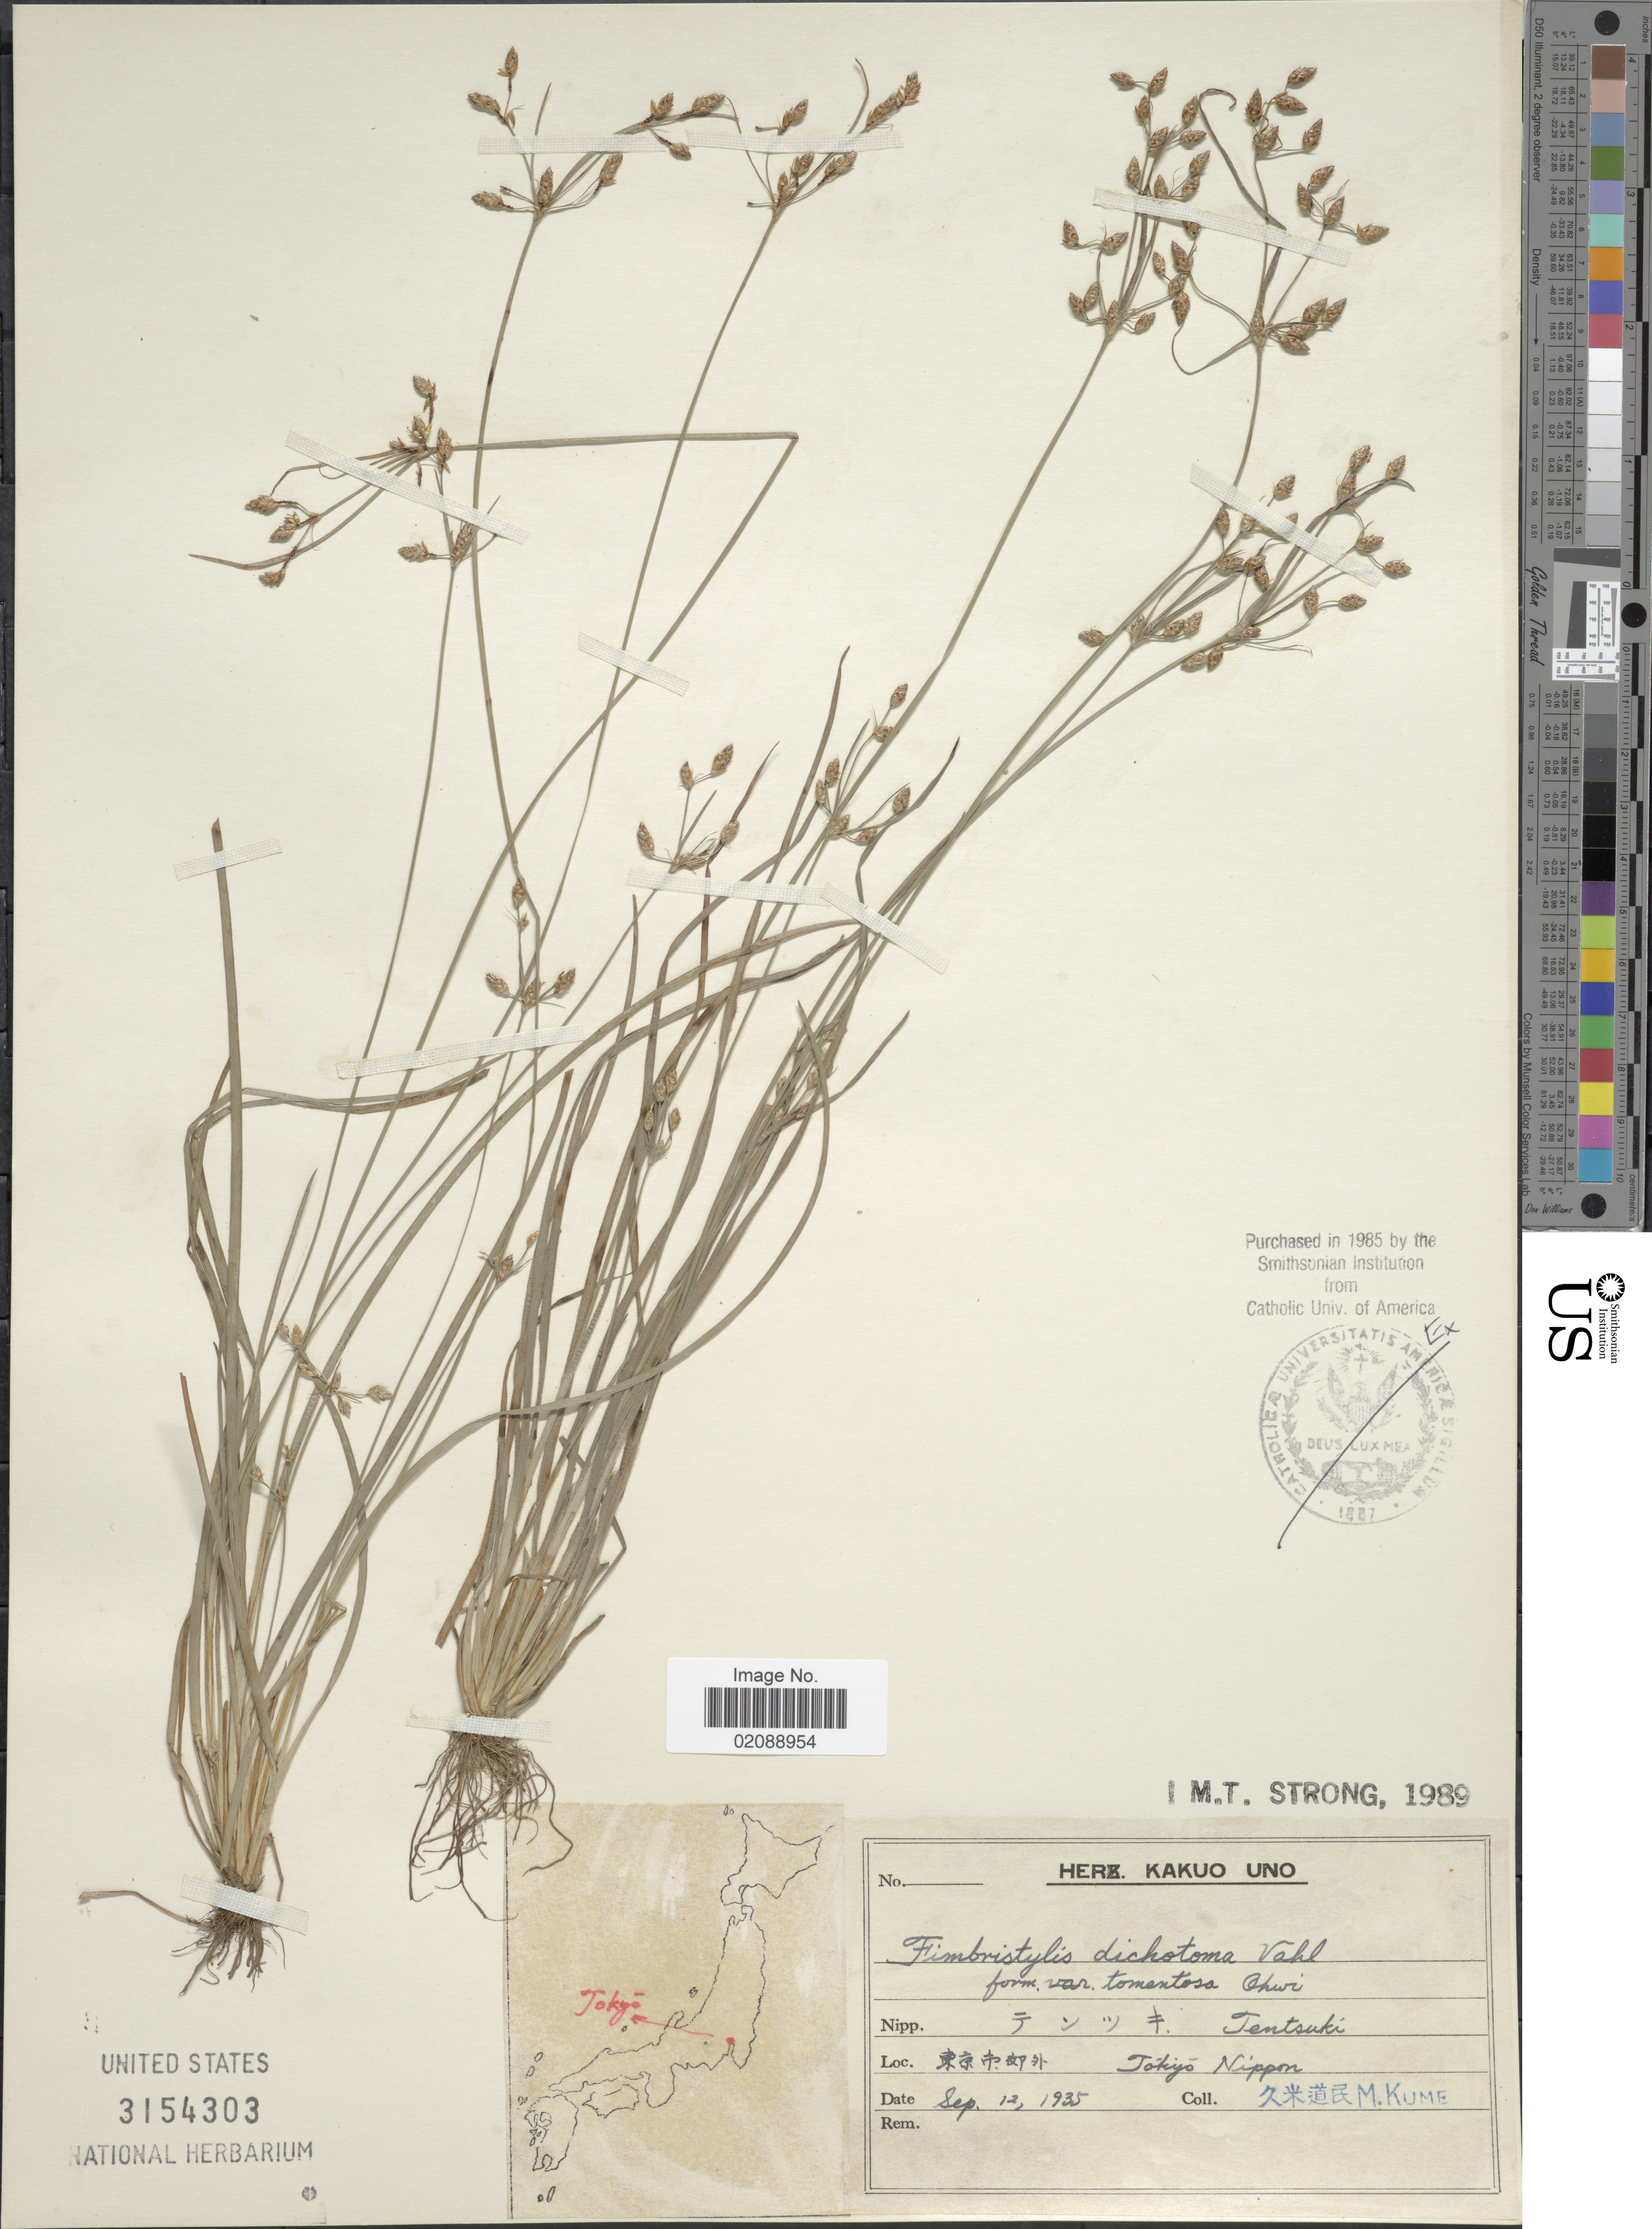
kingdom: Plantae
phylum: Tracheophyta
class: Liliopsida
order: Poales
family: Cyperaceae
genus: Fimbristylis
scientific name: Fimbristylis dichotoma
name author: (L.) Vahl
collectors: M. Kume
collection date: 1935-09-12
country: Japan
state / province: Tokyo, Federal City of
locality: Tokyo Nippon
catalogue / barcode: US 3154303